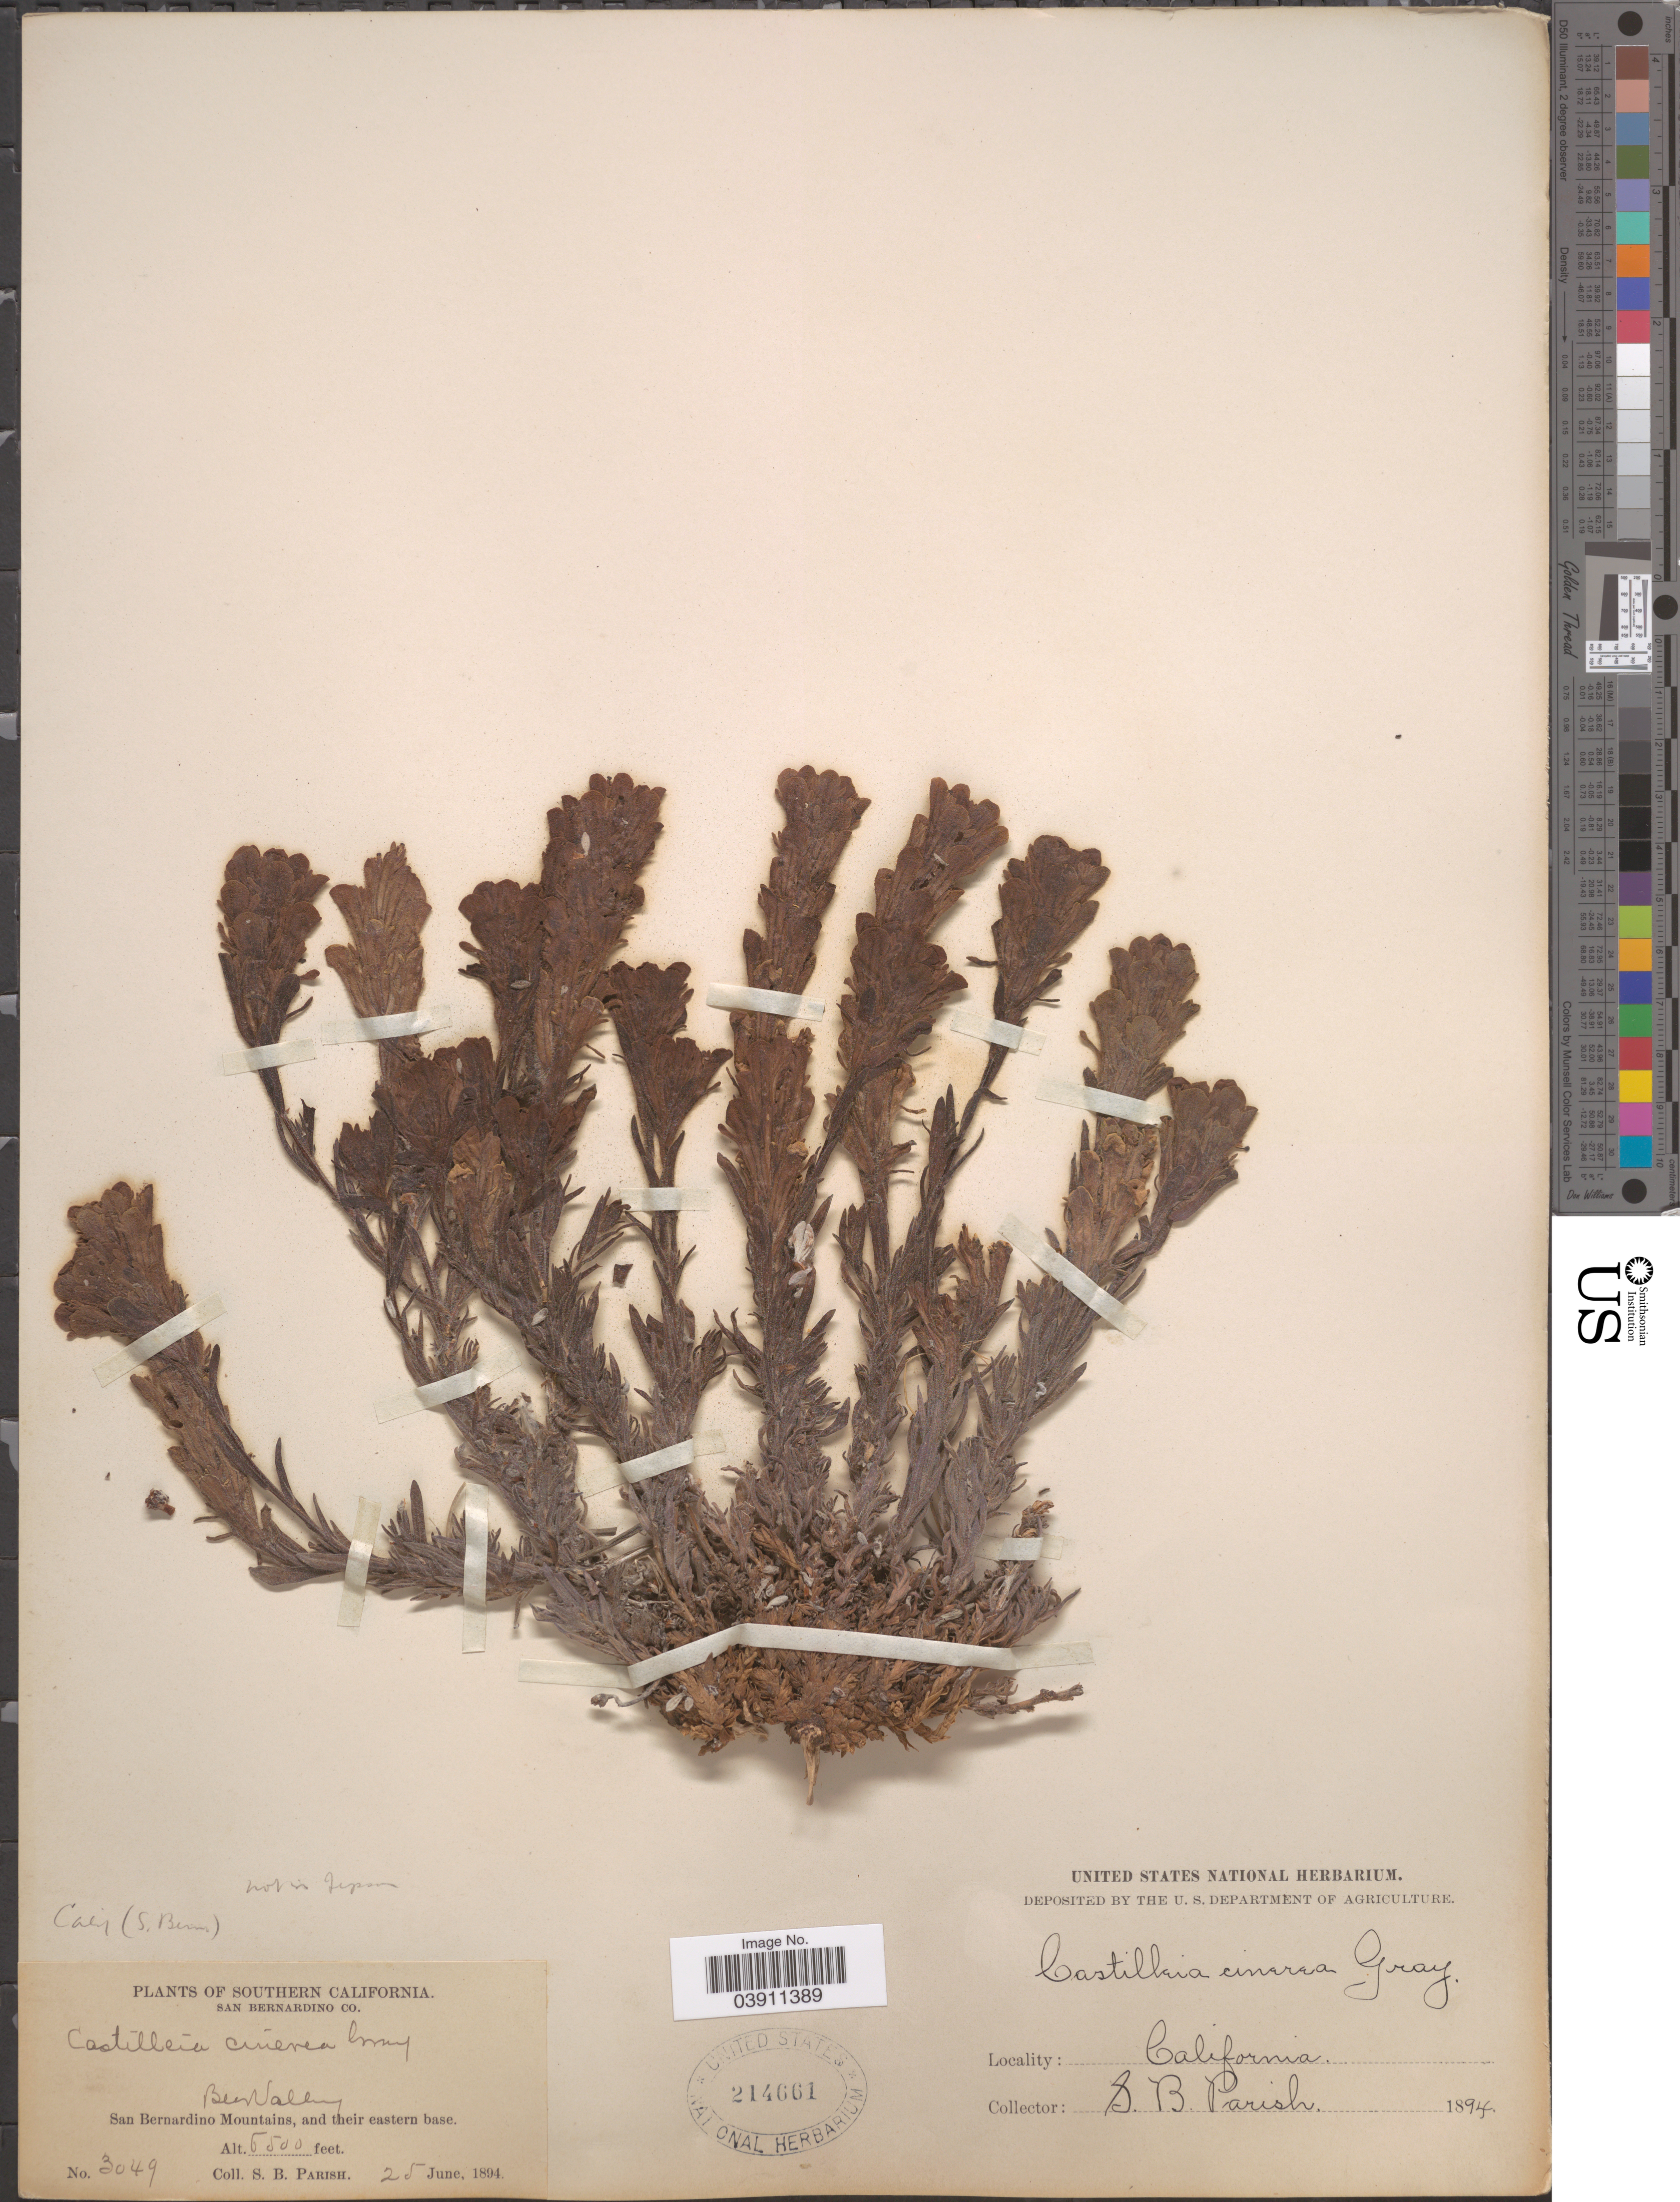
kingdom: Plantae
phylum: Tracheophyta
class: Magnoliopsida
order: Lamiales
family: Orobanchaceae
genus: Castilleja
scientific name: Castilleja cinerea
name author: A. Gray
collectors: S. B. Parish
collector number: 3049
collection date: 1894-06-25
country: United States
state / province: California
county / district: San Bernardino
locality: Southern California. San Bernardino Co. Bear Valley. San Bernardino Mountains, and their eastern base.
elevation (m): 1981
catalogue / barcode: US 214661